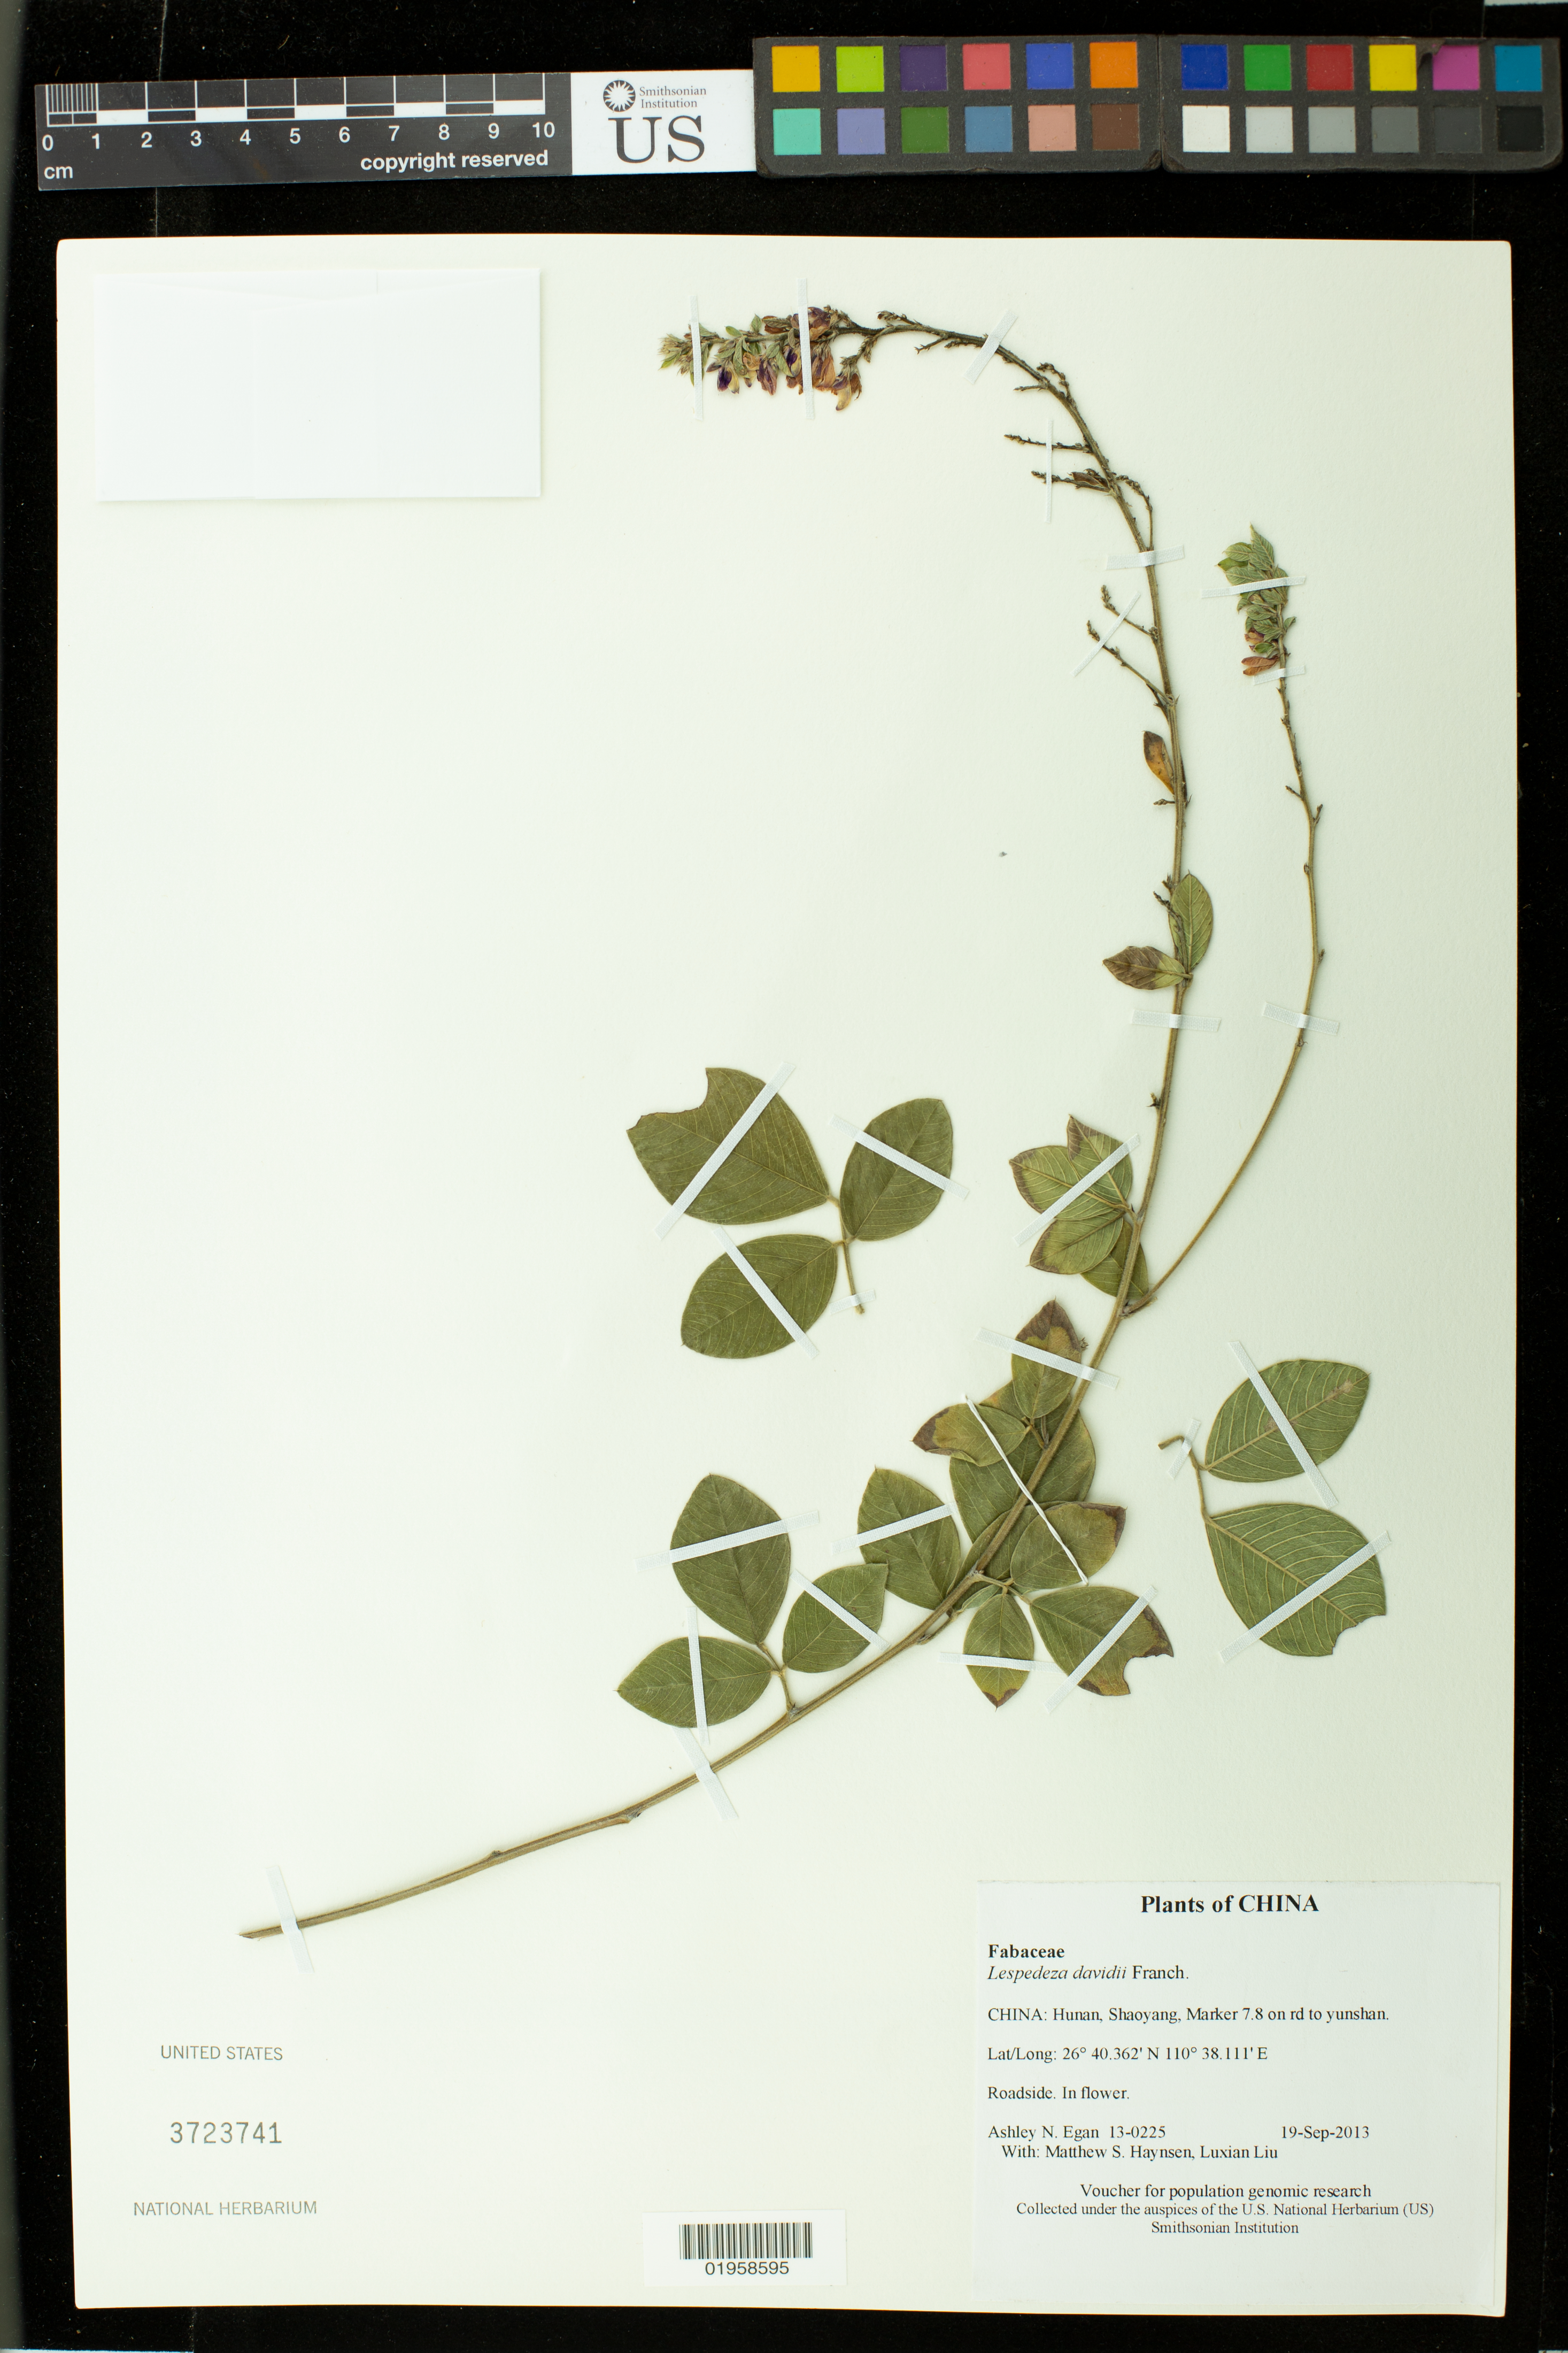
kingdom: Plantae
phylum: Tracheophyta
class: Magnoliopsida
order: Fabales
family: Fabaceae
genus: Lespedeza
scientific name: Lespedeza davidii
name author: Franch.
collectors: A. N. Egan, M. Hansen & L. Liu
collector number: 13-0225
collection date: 2013-09-19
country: China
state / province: Hunan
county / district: Shaoyang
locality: Marker 7.8 on rd to yunshan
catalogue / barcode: US 3723741